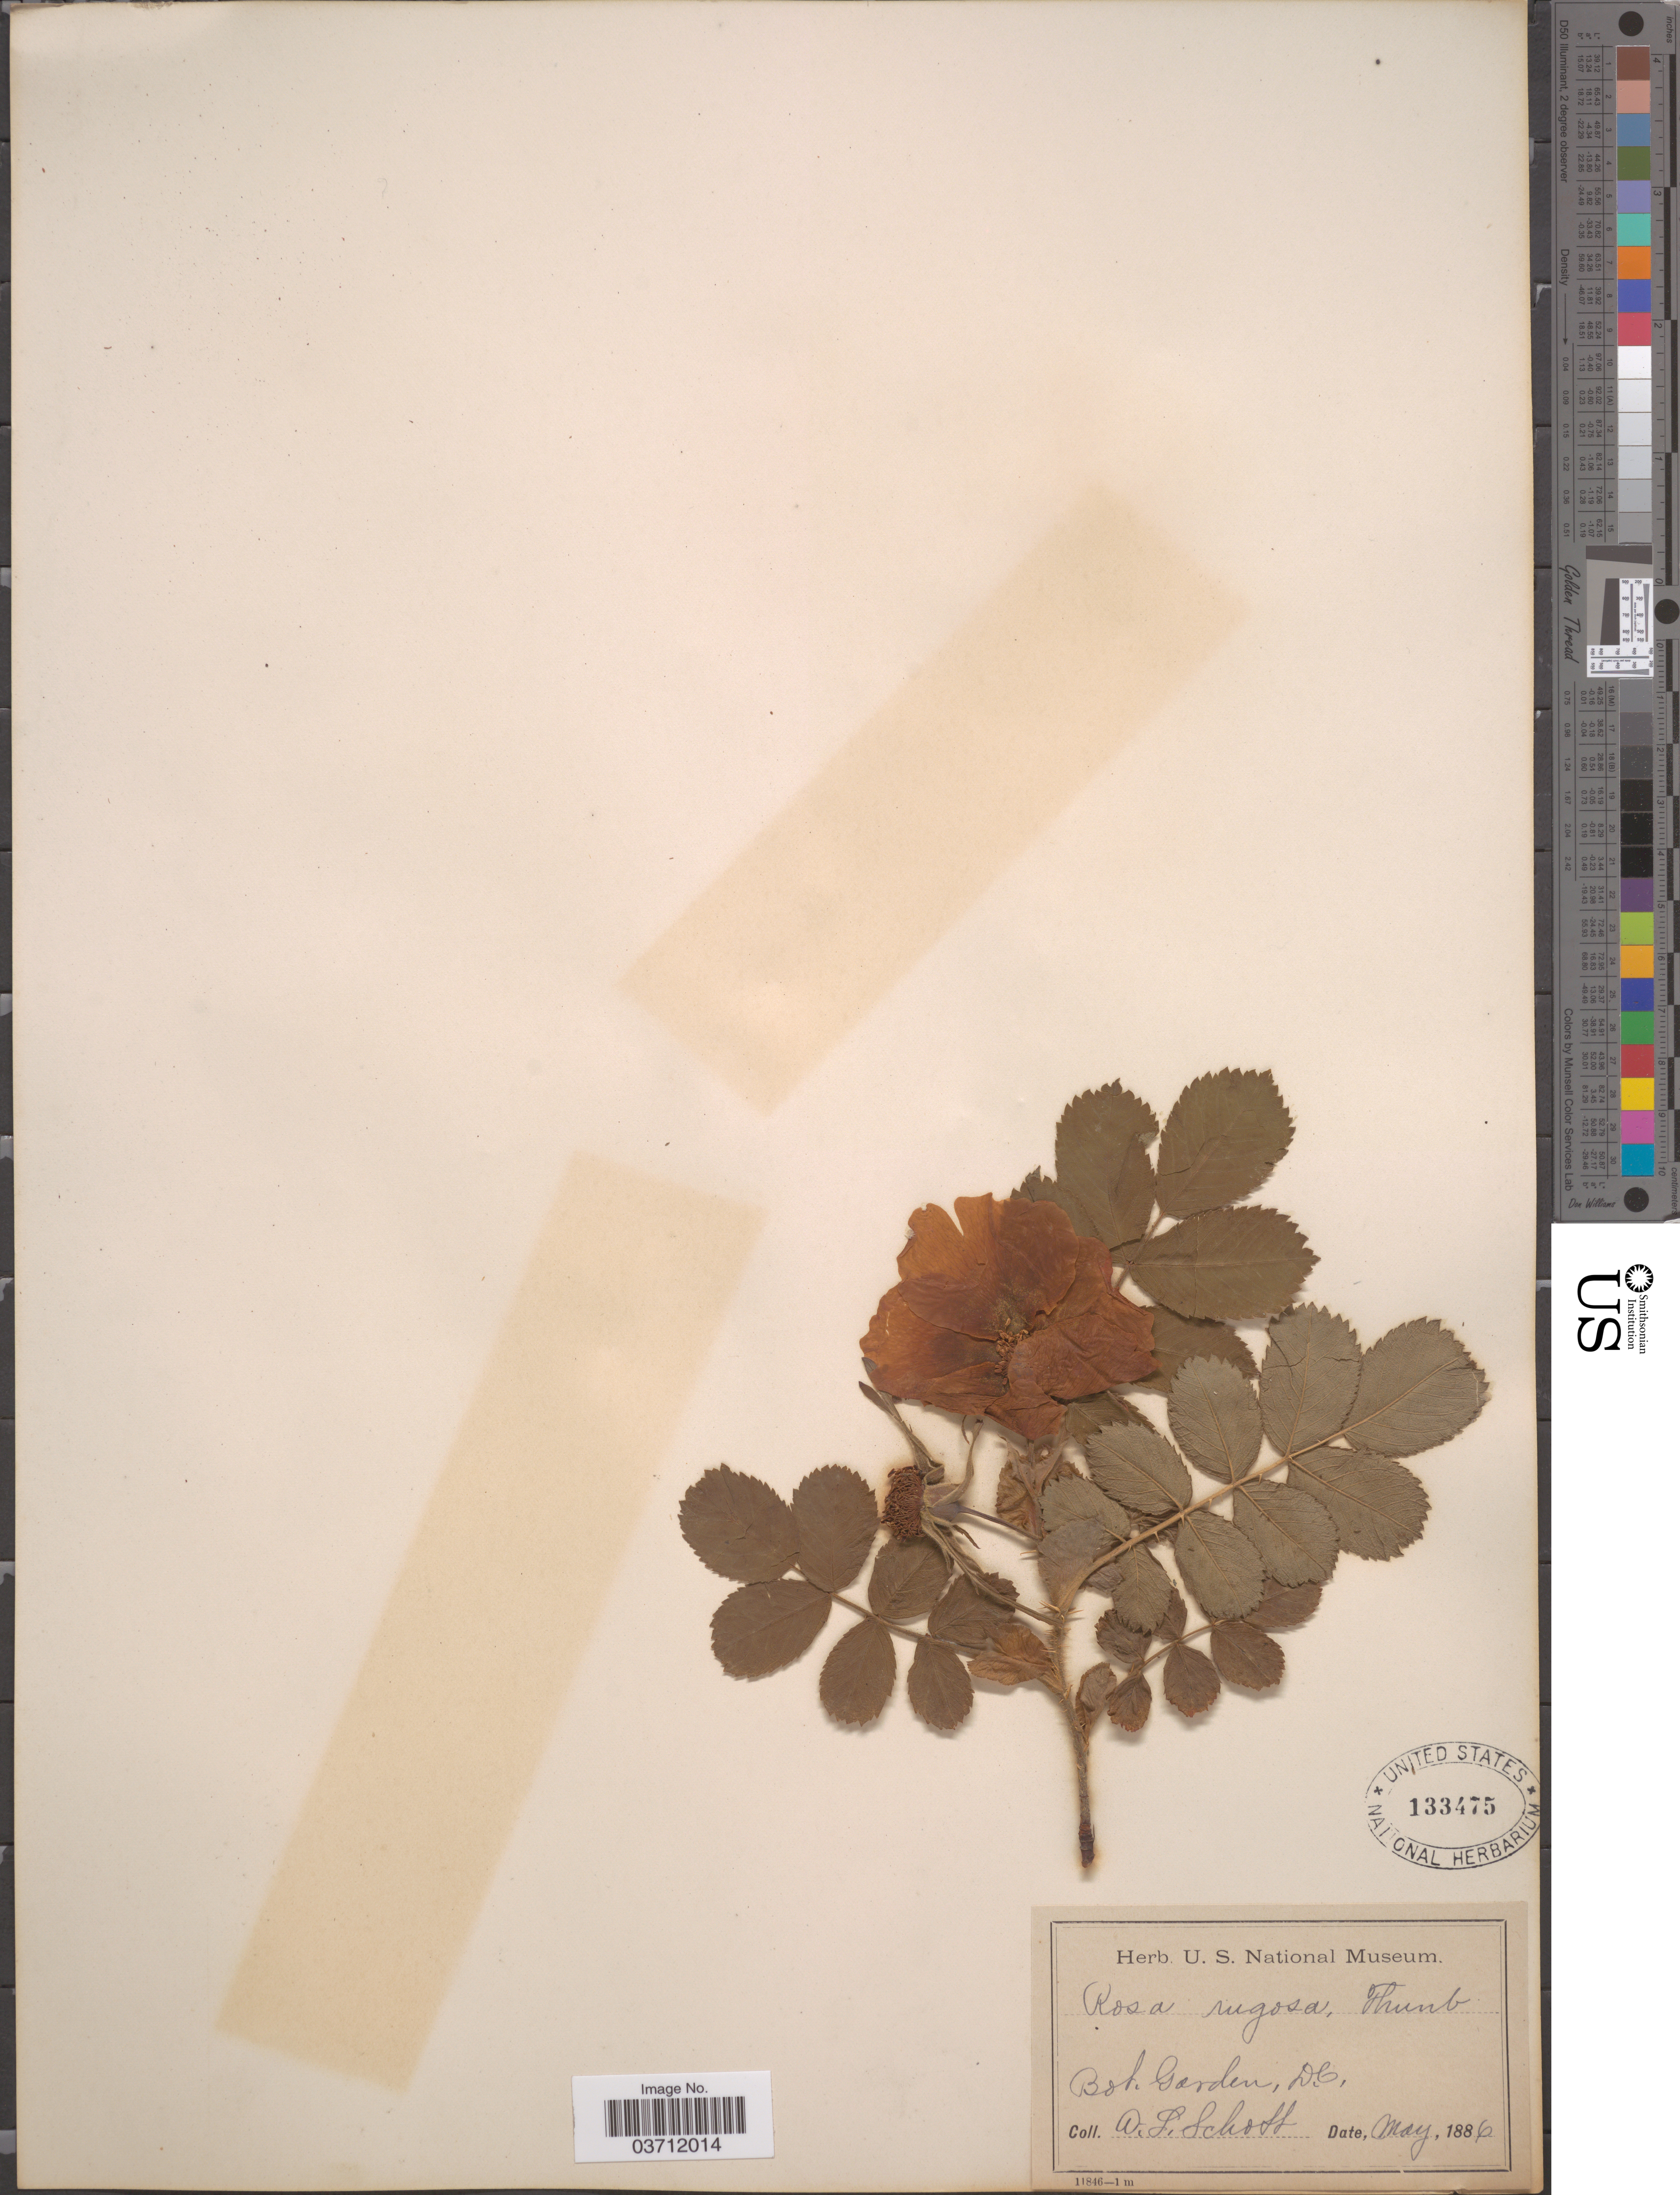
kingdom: Plantae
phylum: Tracheophyta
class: Magnoliopsida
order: Rosales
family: Rosaceae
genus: Rosa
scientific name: Rosa rugosa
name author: Thunb.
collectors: A. F. Schott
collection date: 1886-05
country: United States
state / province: District of Columbia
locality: Bot. Garden.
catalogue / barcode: US 133475